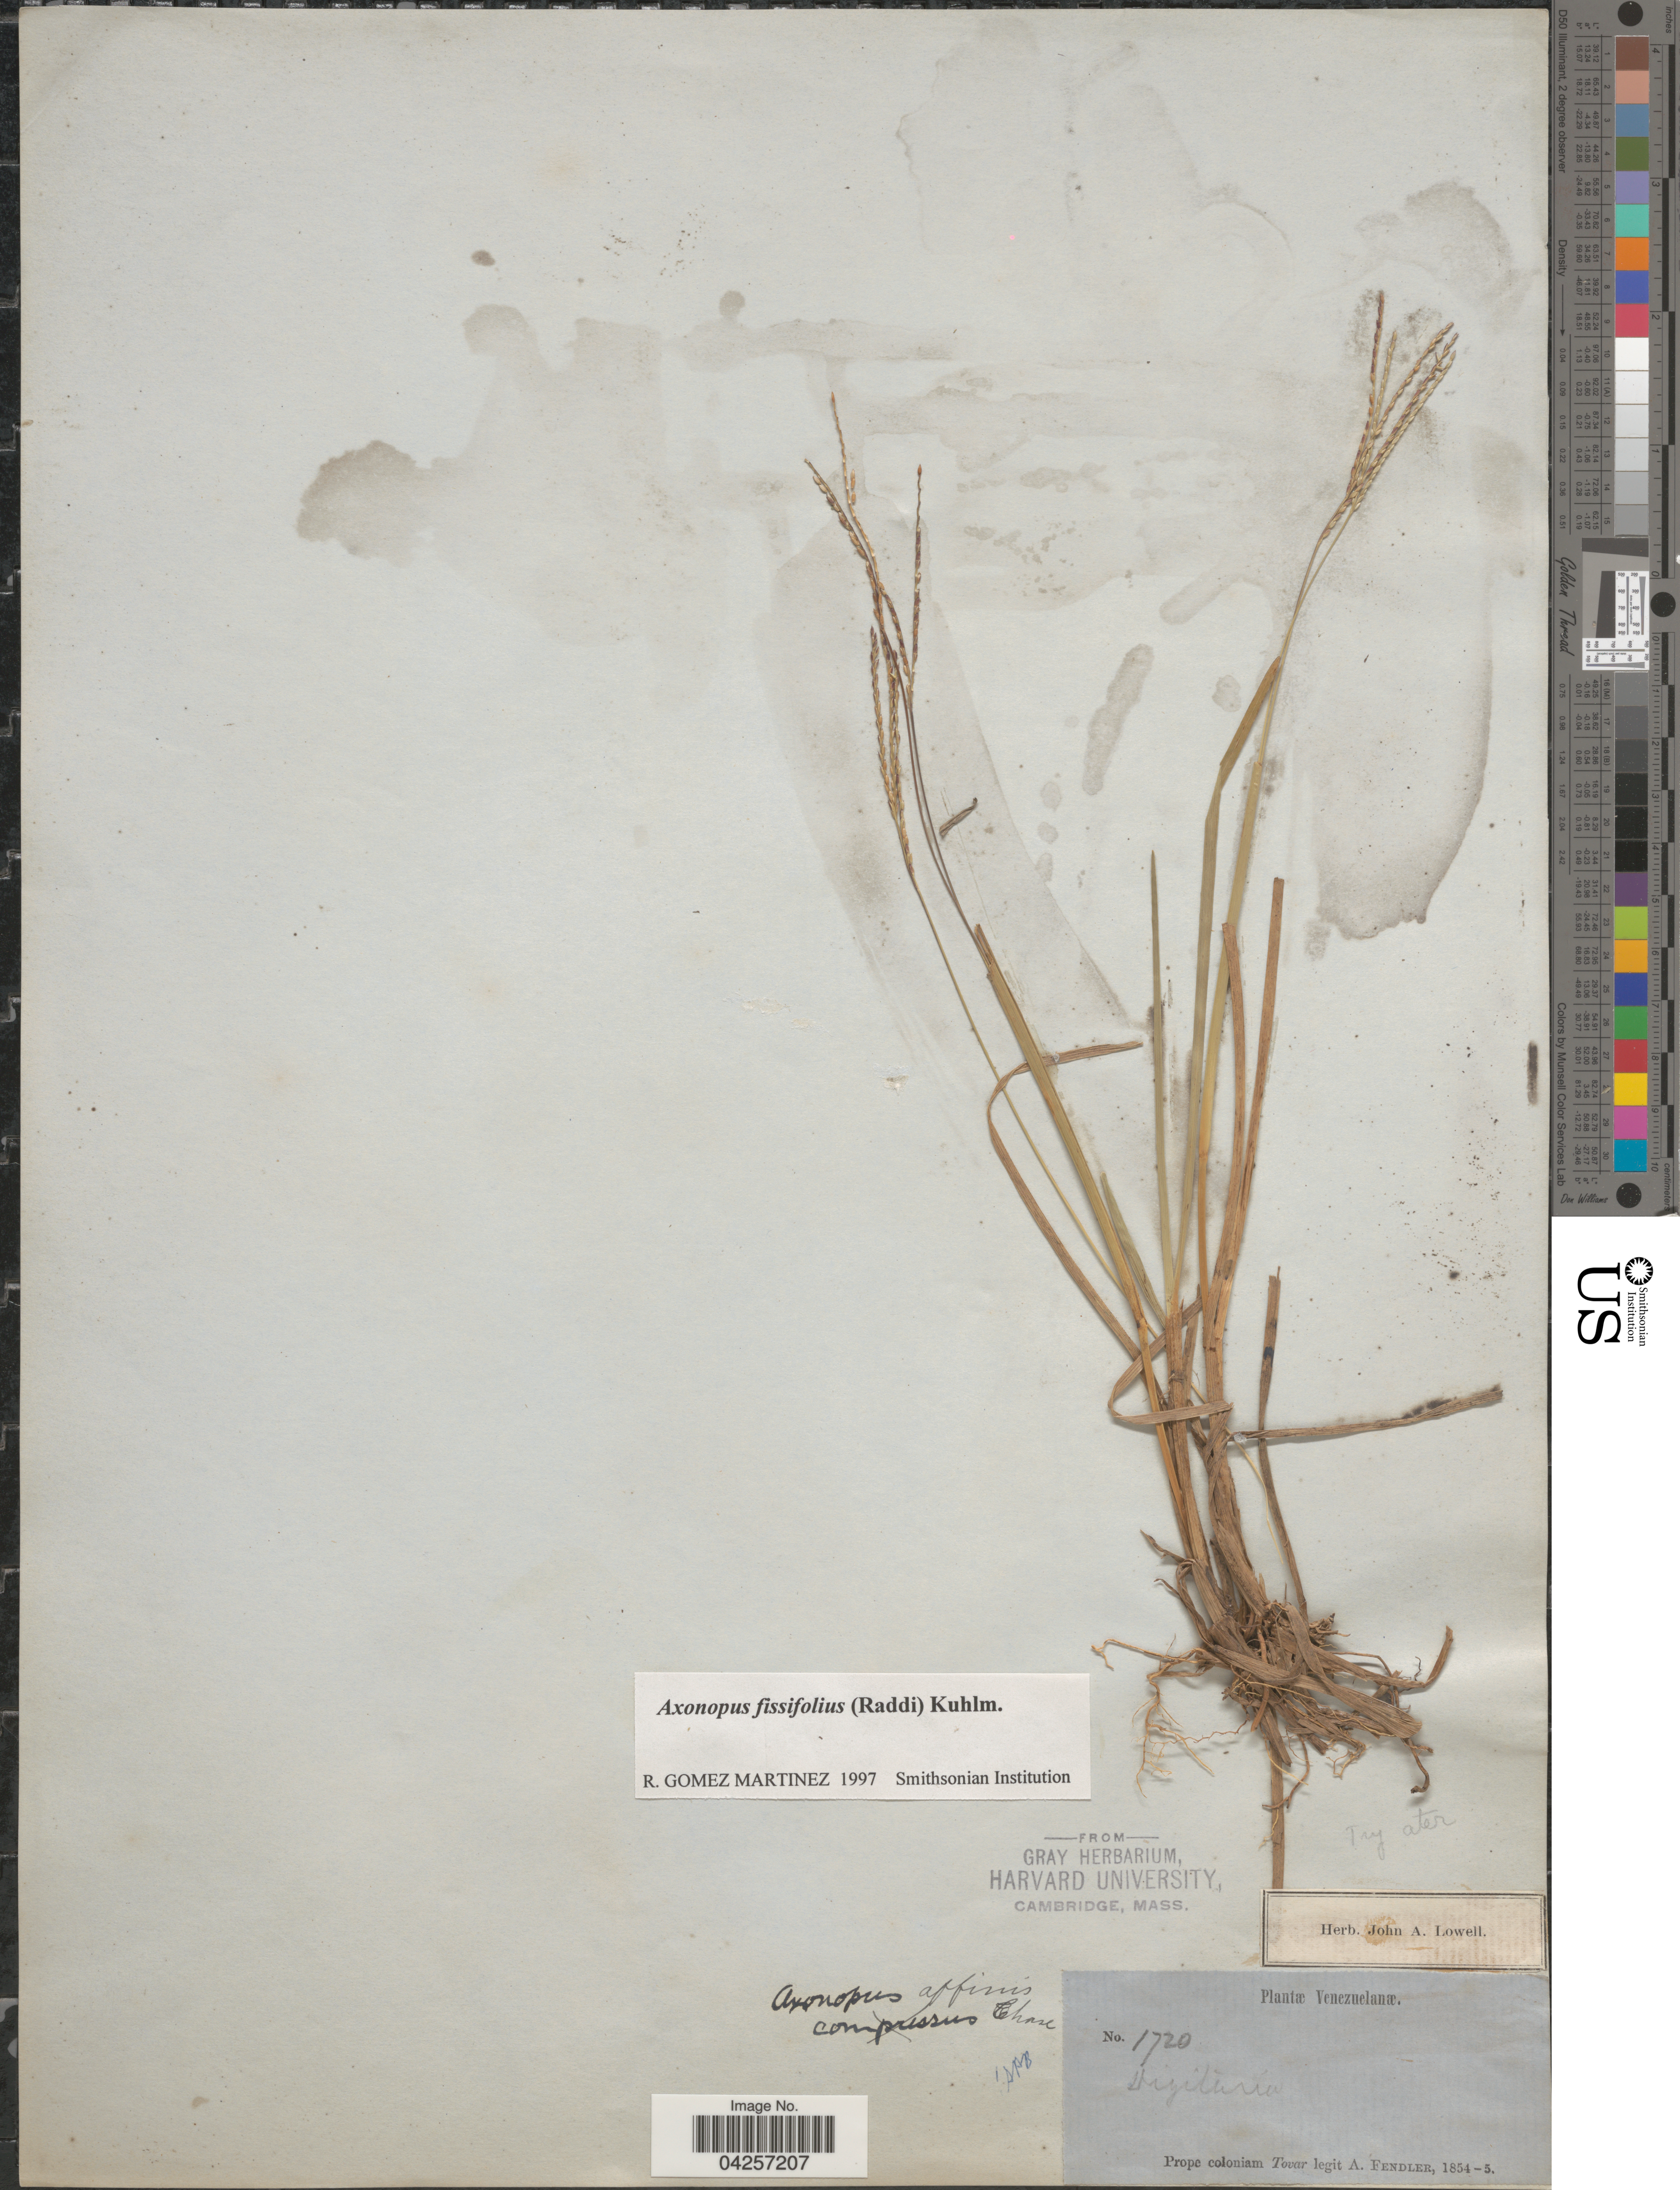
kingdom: Plantae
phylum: Tracheophyta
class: Liliopsida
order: Poales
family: Poaceae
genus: Axonopus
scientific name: Axonopus fissifolius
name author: (Raddi) Kuhlm.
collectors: A. Fendler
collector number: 1720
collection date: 1854/1855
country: Venezuela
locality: Venezuelanæ. Prope coloniam Tovar.